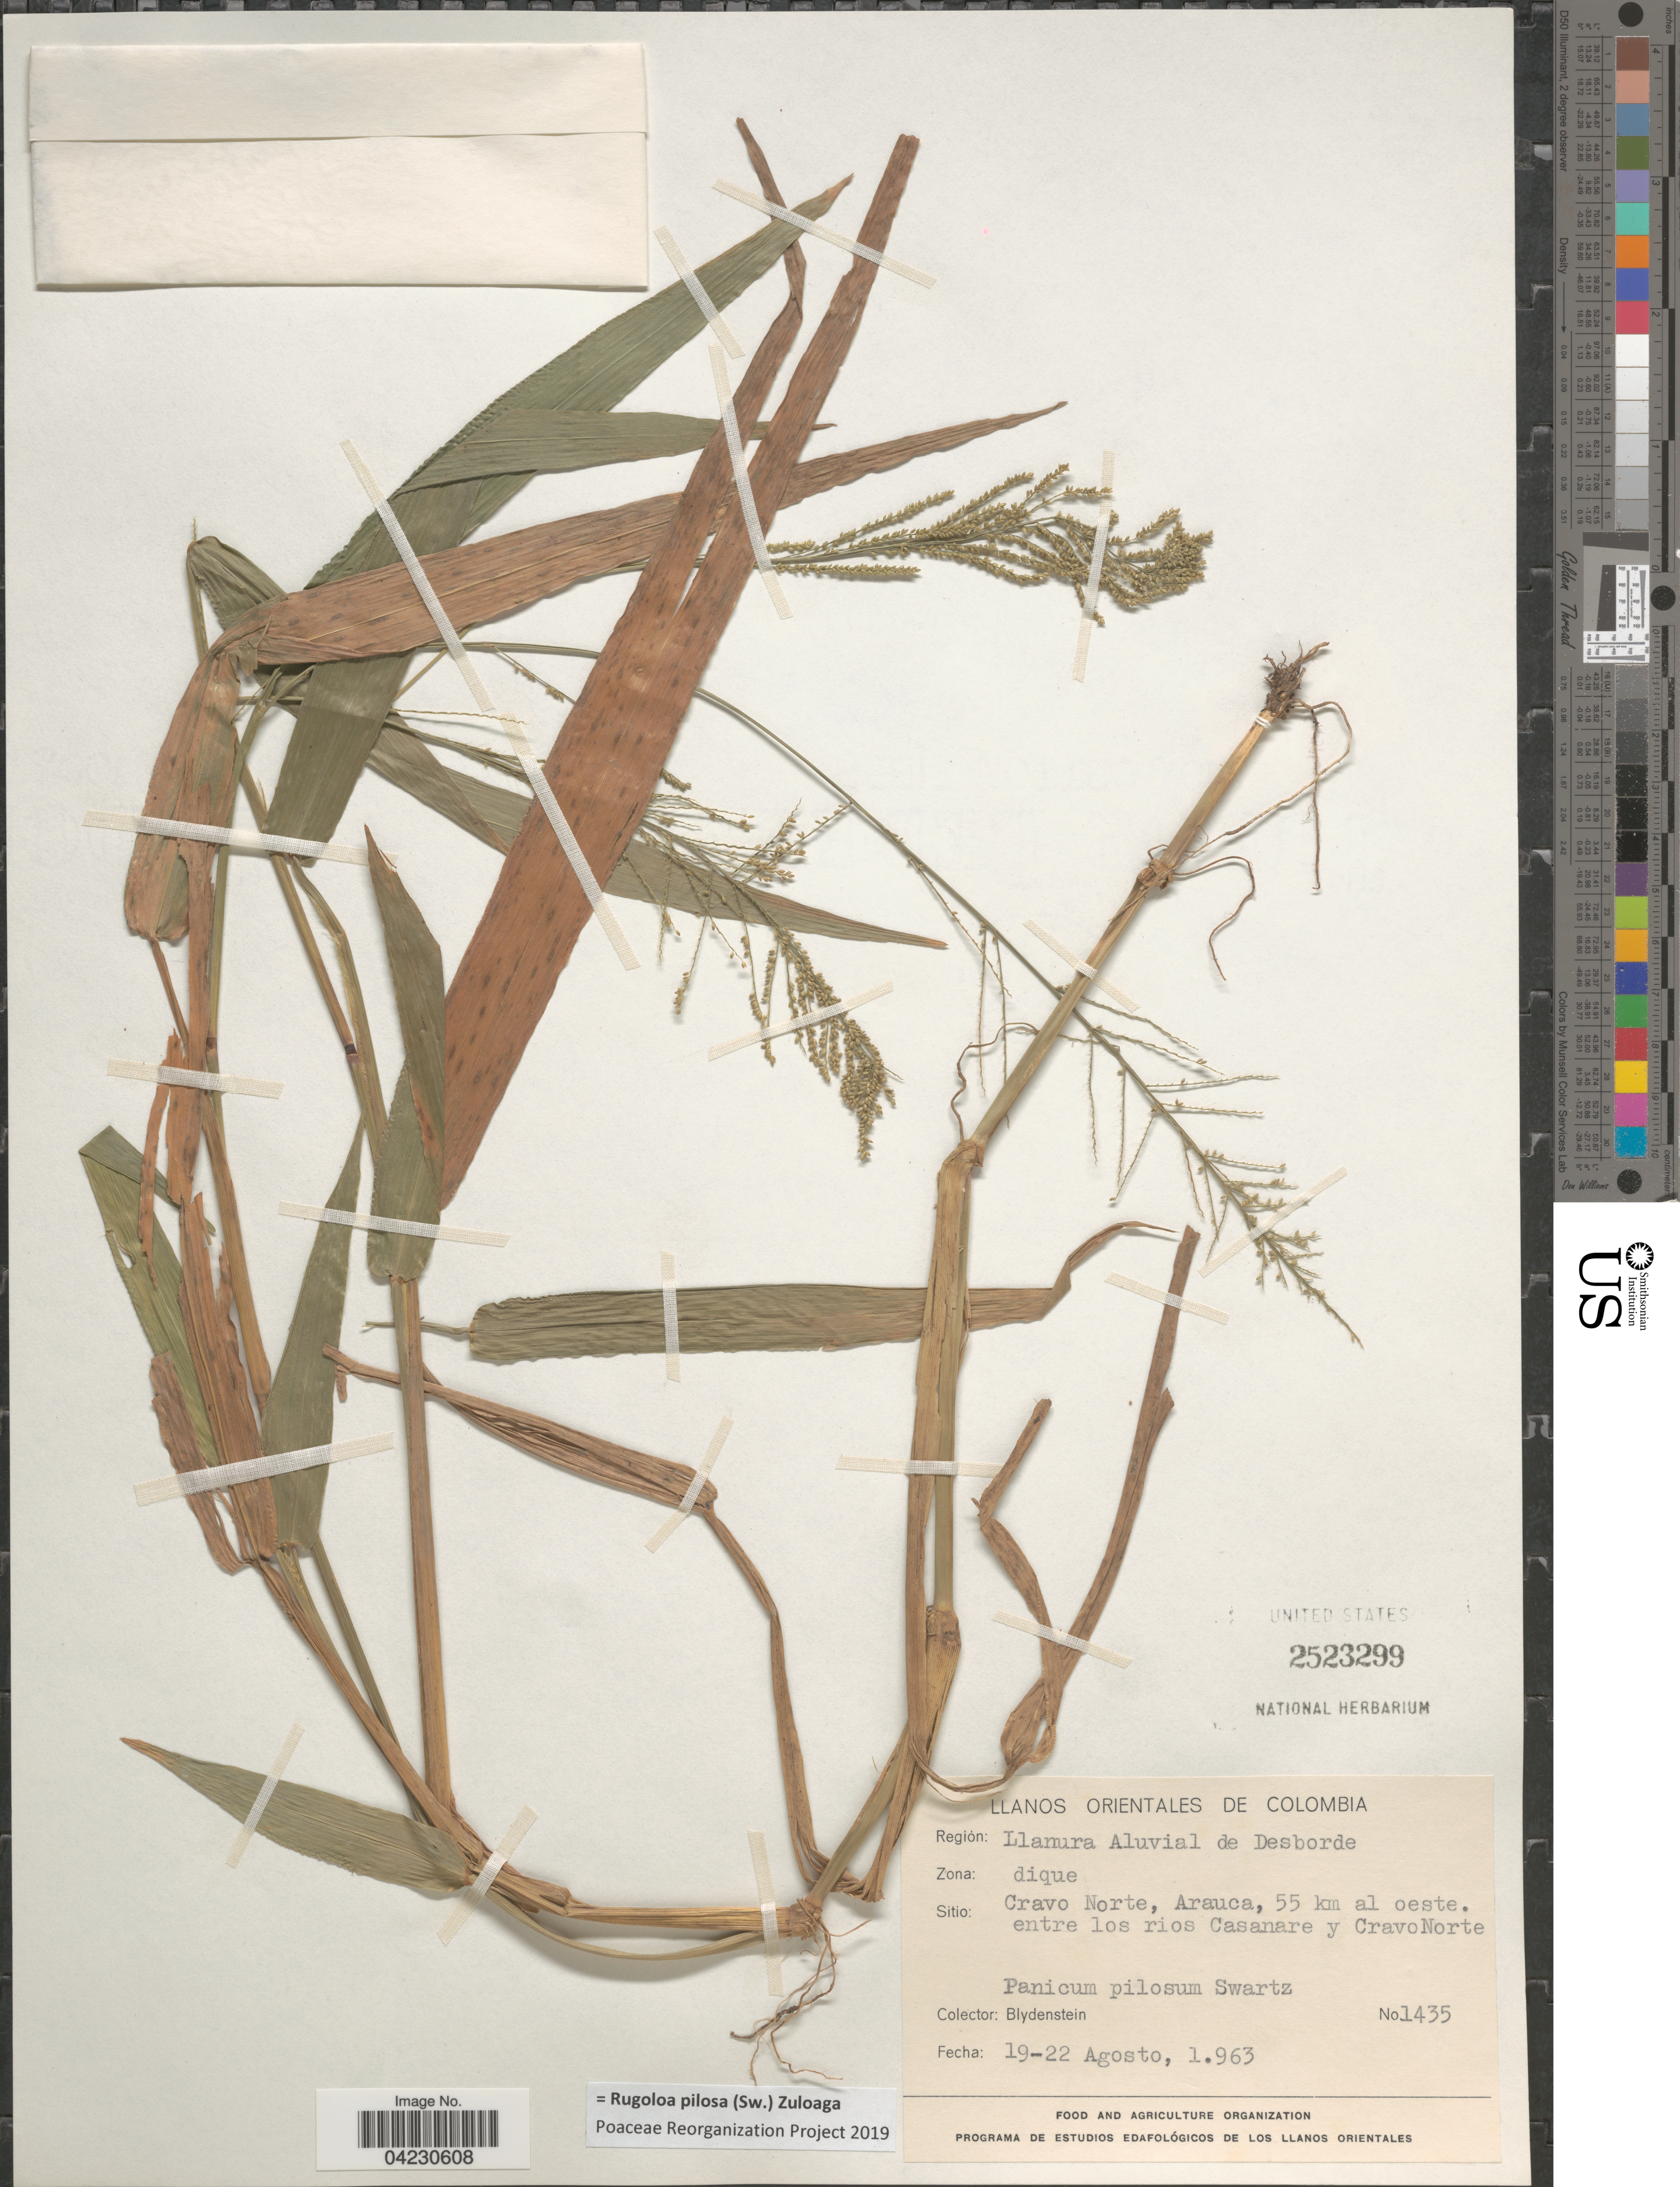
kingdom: Plantae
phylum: Tracheophyta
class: Liliopsida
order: Poales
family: Poaceae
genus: Rugoloa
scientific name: Rugoloa pilosa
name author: (Sw.) Zuloaga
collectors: Blydenstein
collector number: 1435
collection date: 1963-08-19/1963-08-22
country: Colombia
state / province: Arauca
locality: Llanos Oriente de Colombia. Región: Llanura Aluvial de Desborde. Zona: dique. Cravo Norte, 55 km al oeste. Entre los rios Casanare y CravoNorte.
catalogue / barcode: US 2523299